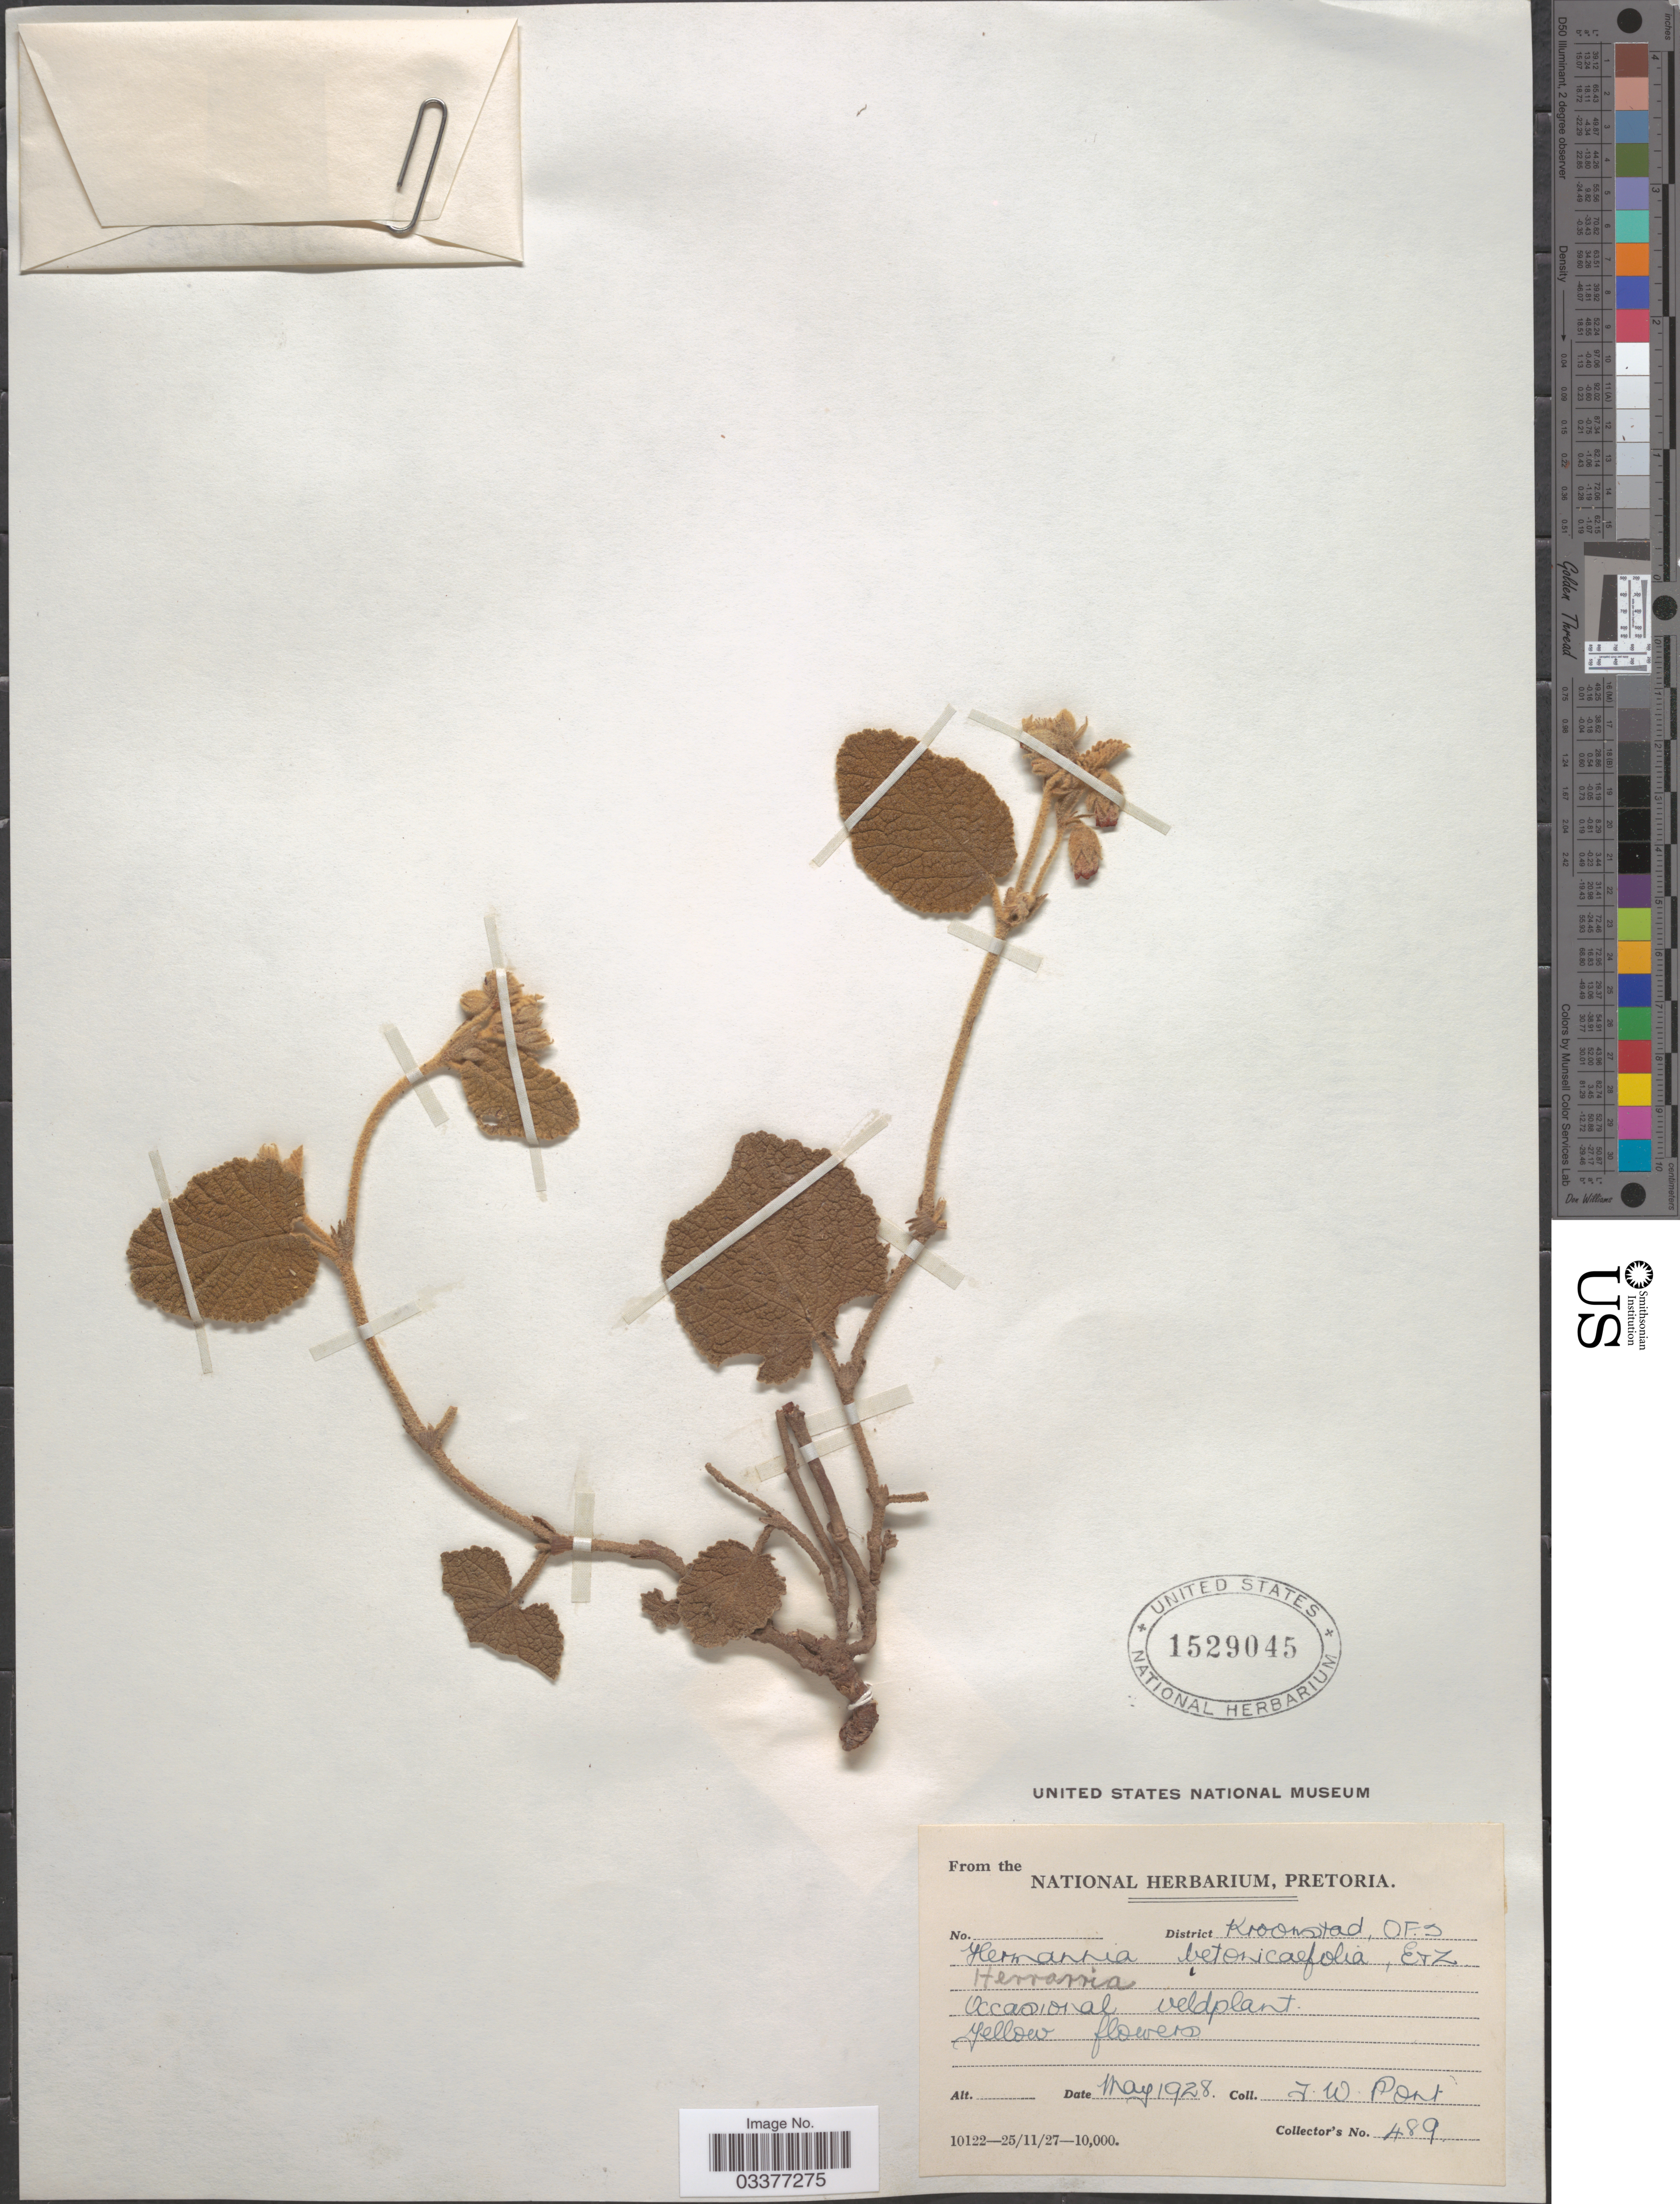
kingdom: Plantae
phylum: Tracheophyta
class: Magnoliopsida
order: Malvales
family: Malvaceae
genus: Hermannia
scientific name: Hermannia betonicifolia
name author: Eckl. & Zeyh.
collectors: J. Pont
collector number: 489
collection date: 1928-05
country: South Africa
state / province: Free State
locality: District Kroonstad, O. F. S.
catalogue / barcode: US 1529045